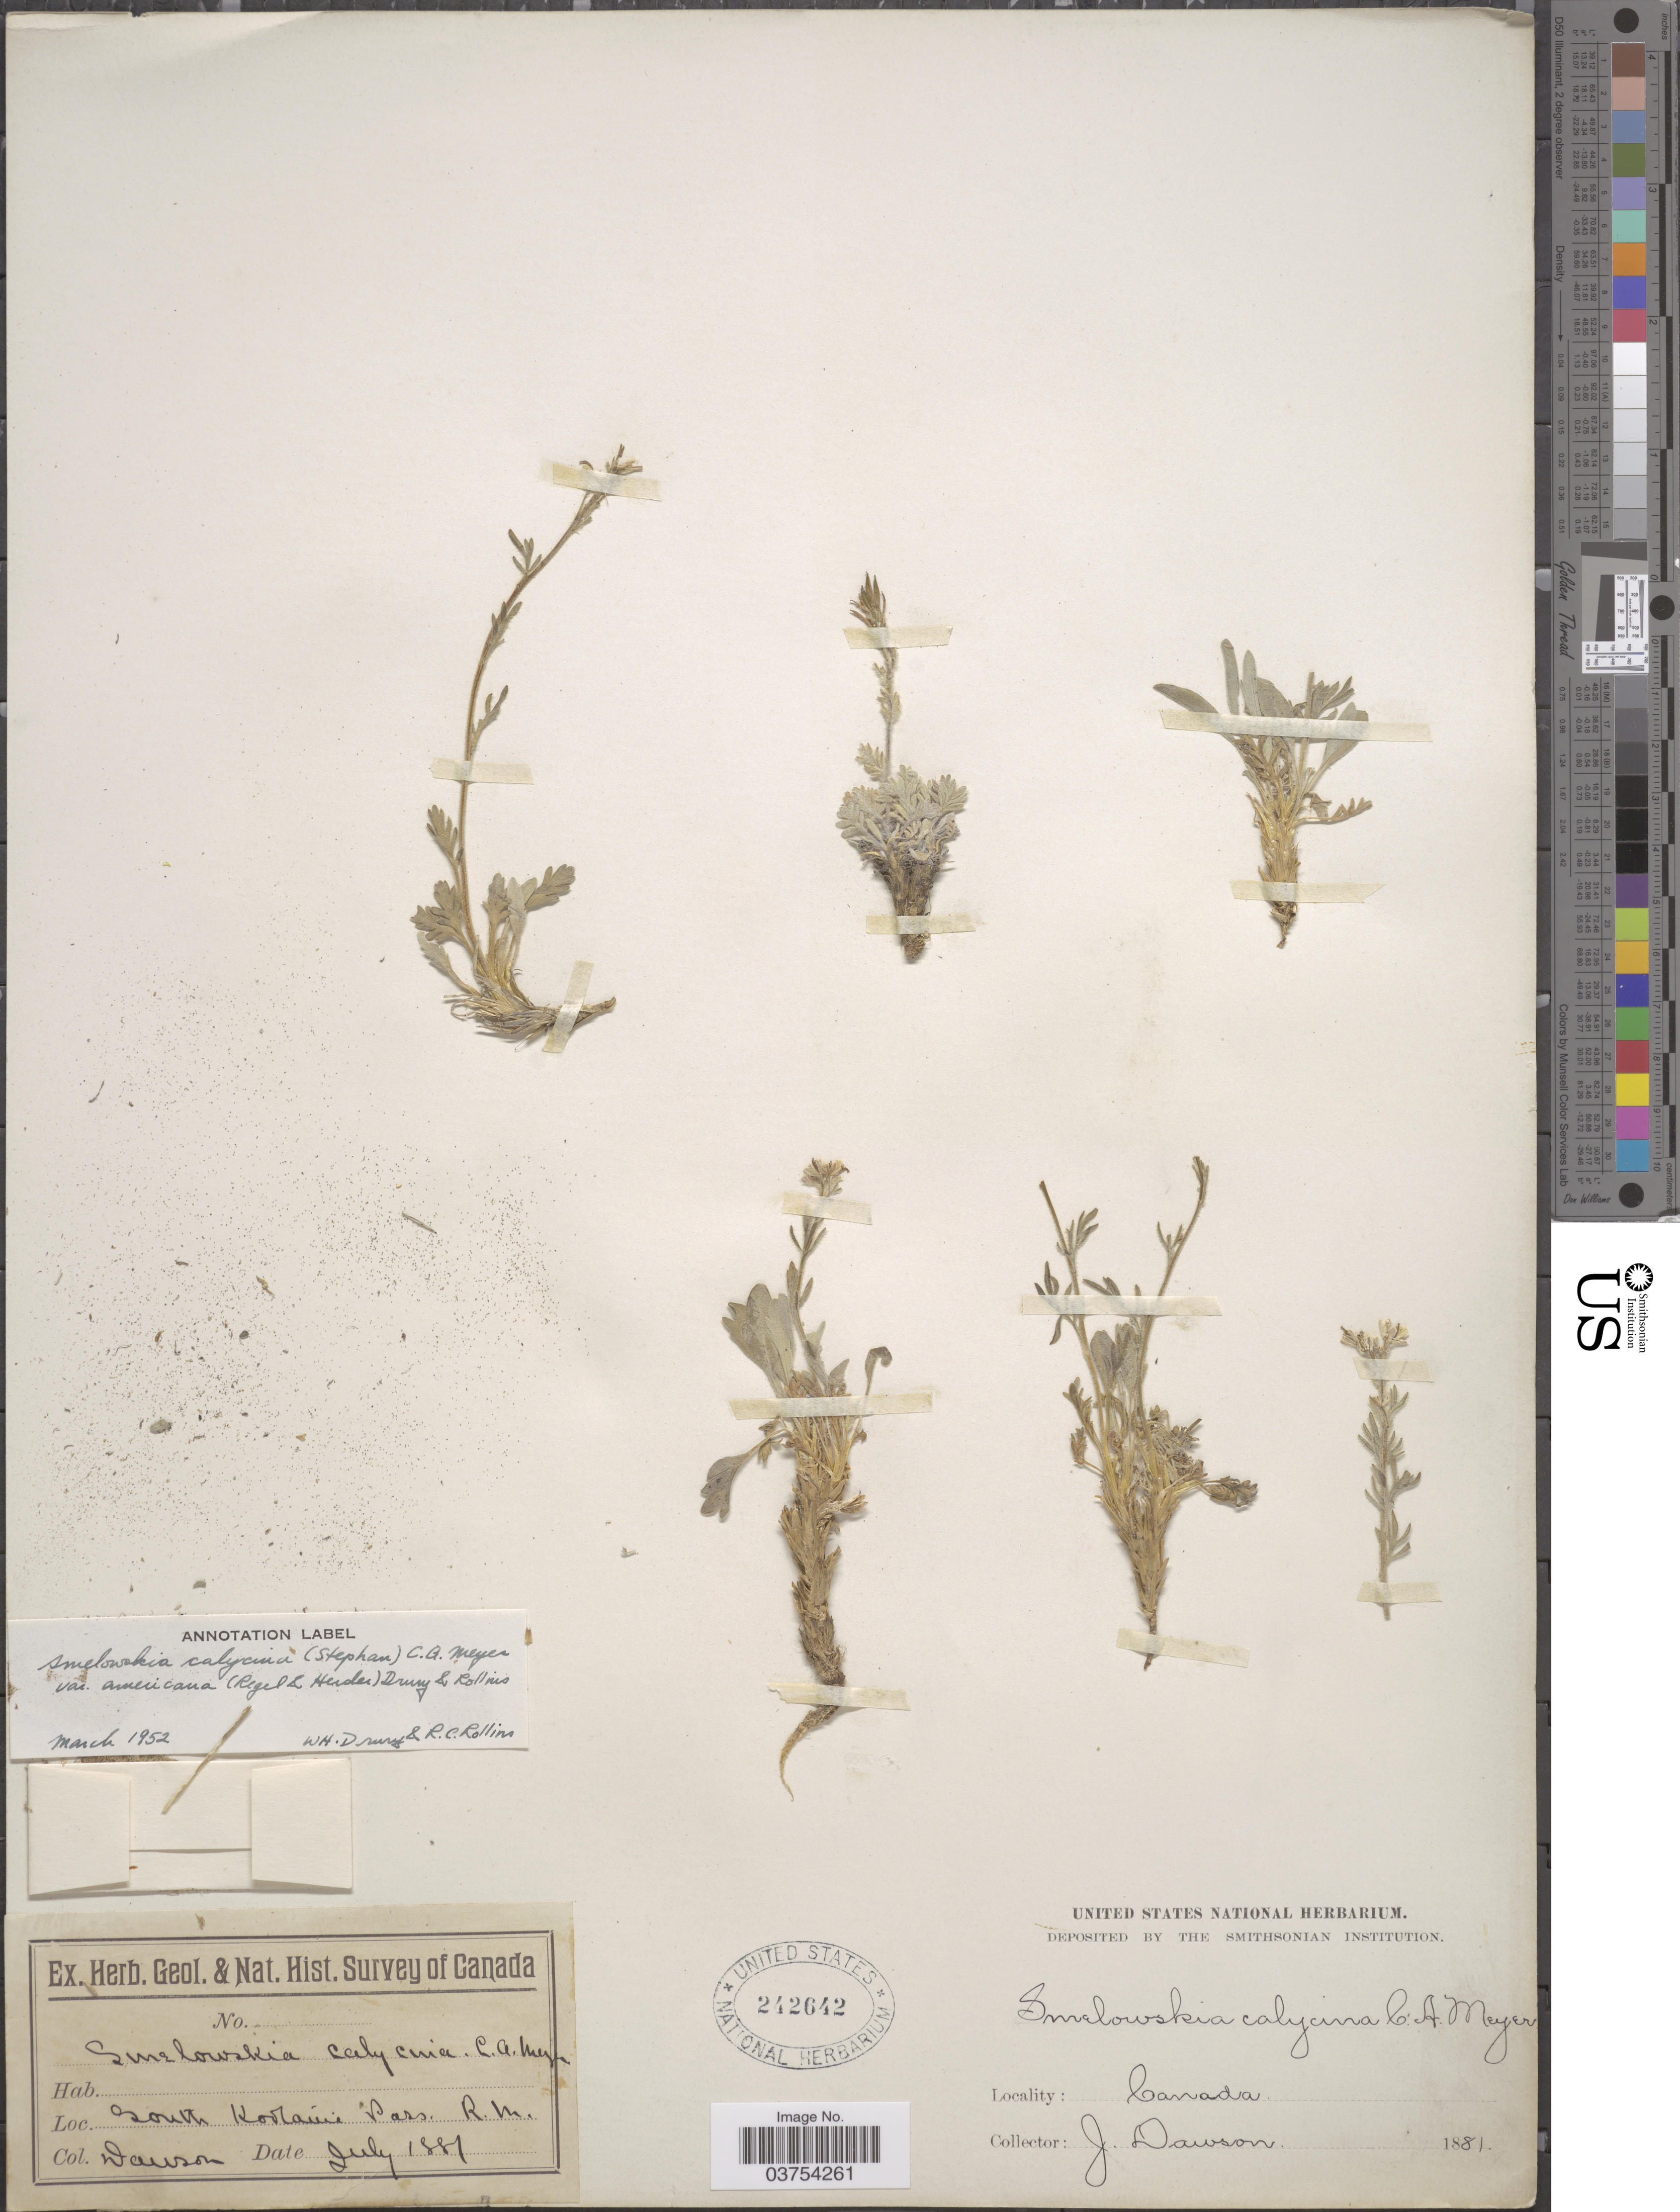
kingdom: Plantae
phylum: Tracheophyta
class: Magnoliopsida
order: Brassicales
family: Brassicaceae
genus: Smelowskia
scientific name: Smelowskia calycina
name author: (Stephan) C.A. Mey.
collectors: J. E. Dawson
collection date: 1881-07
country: Canada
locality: South Kootanie Pass. R. M.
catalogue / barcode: US 242642